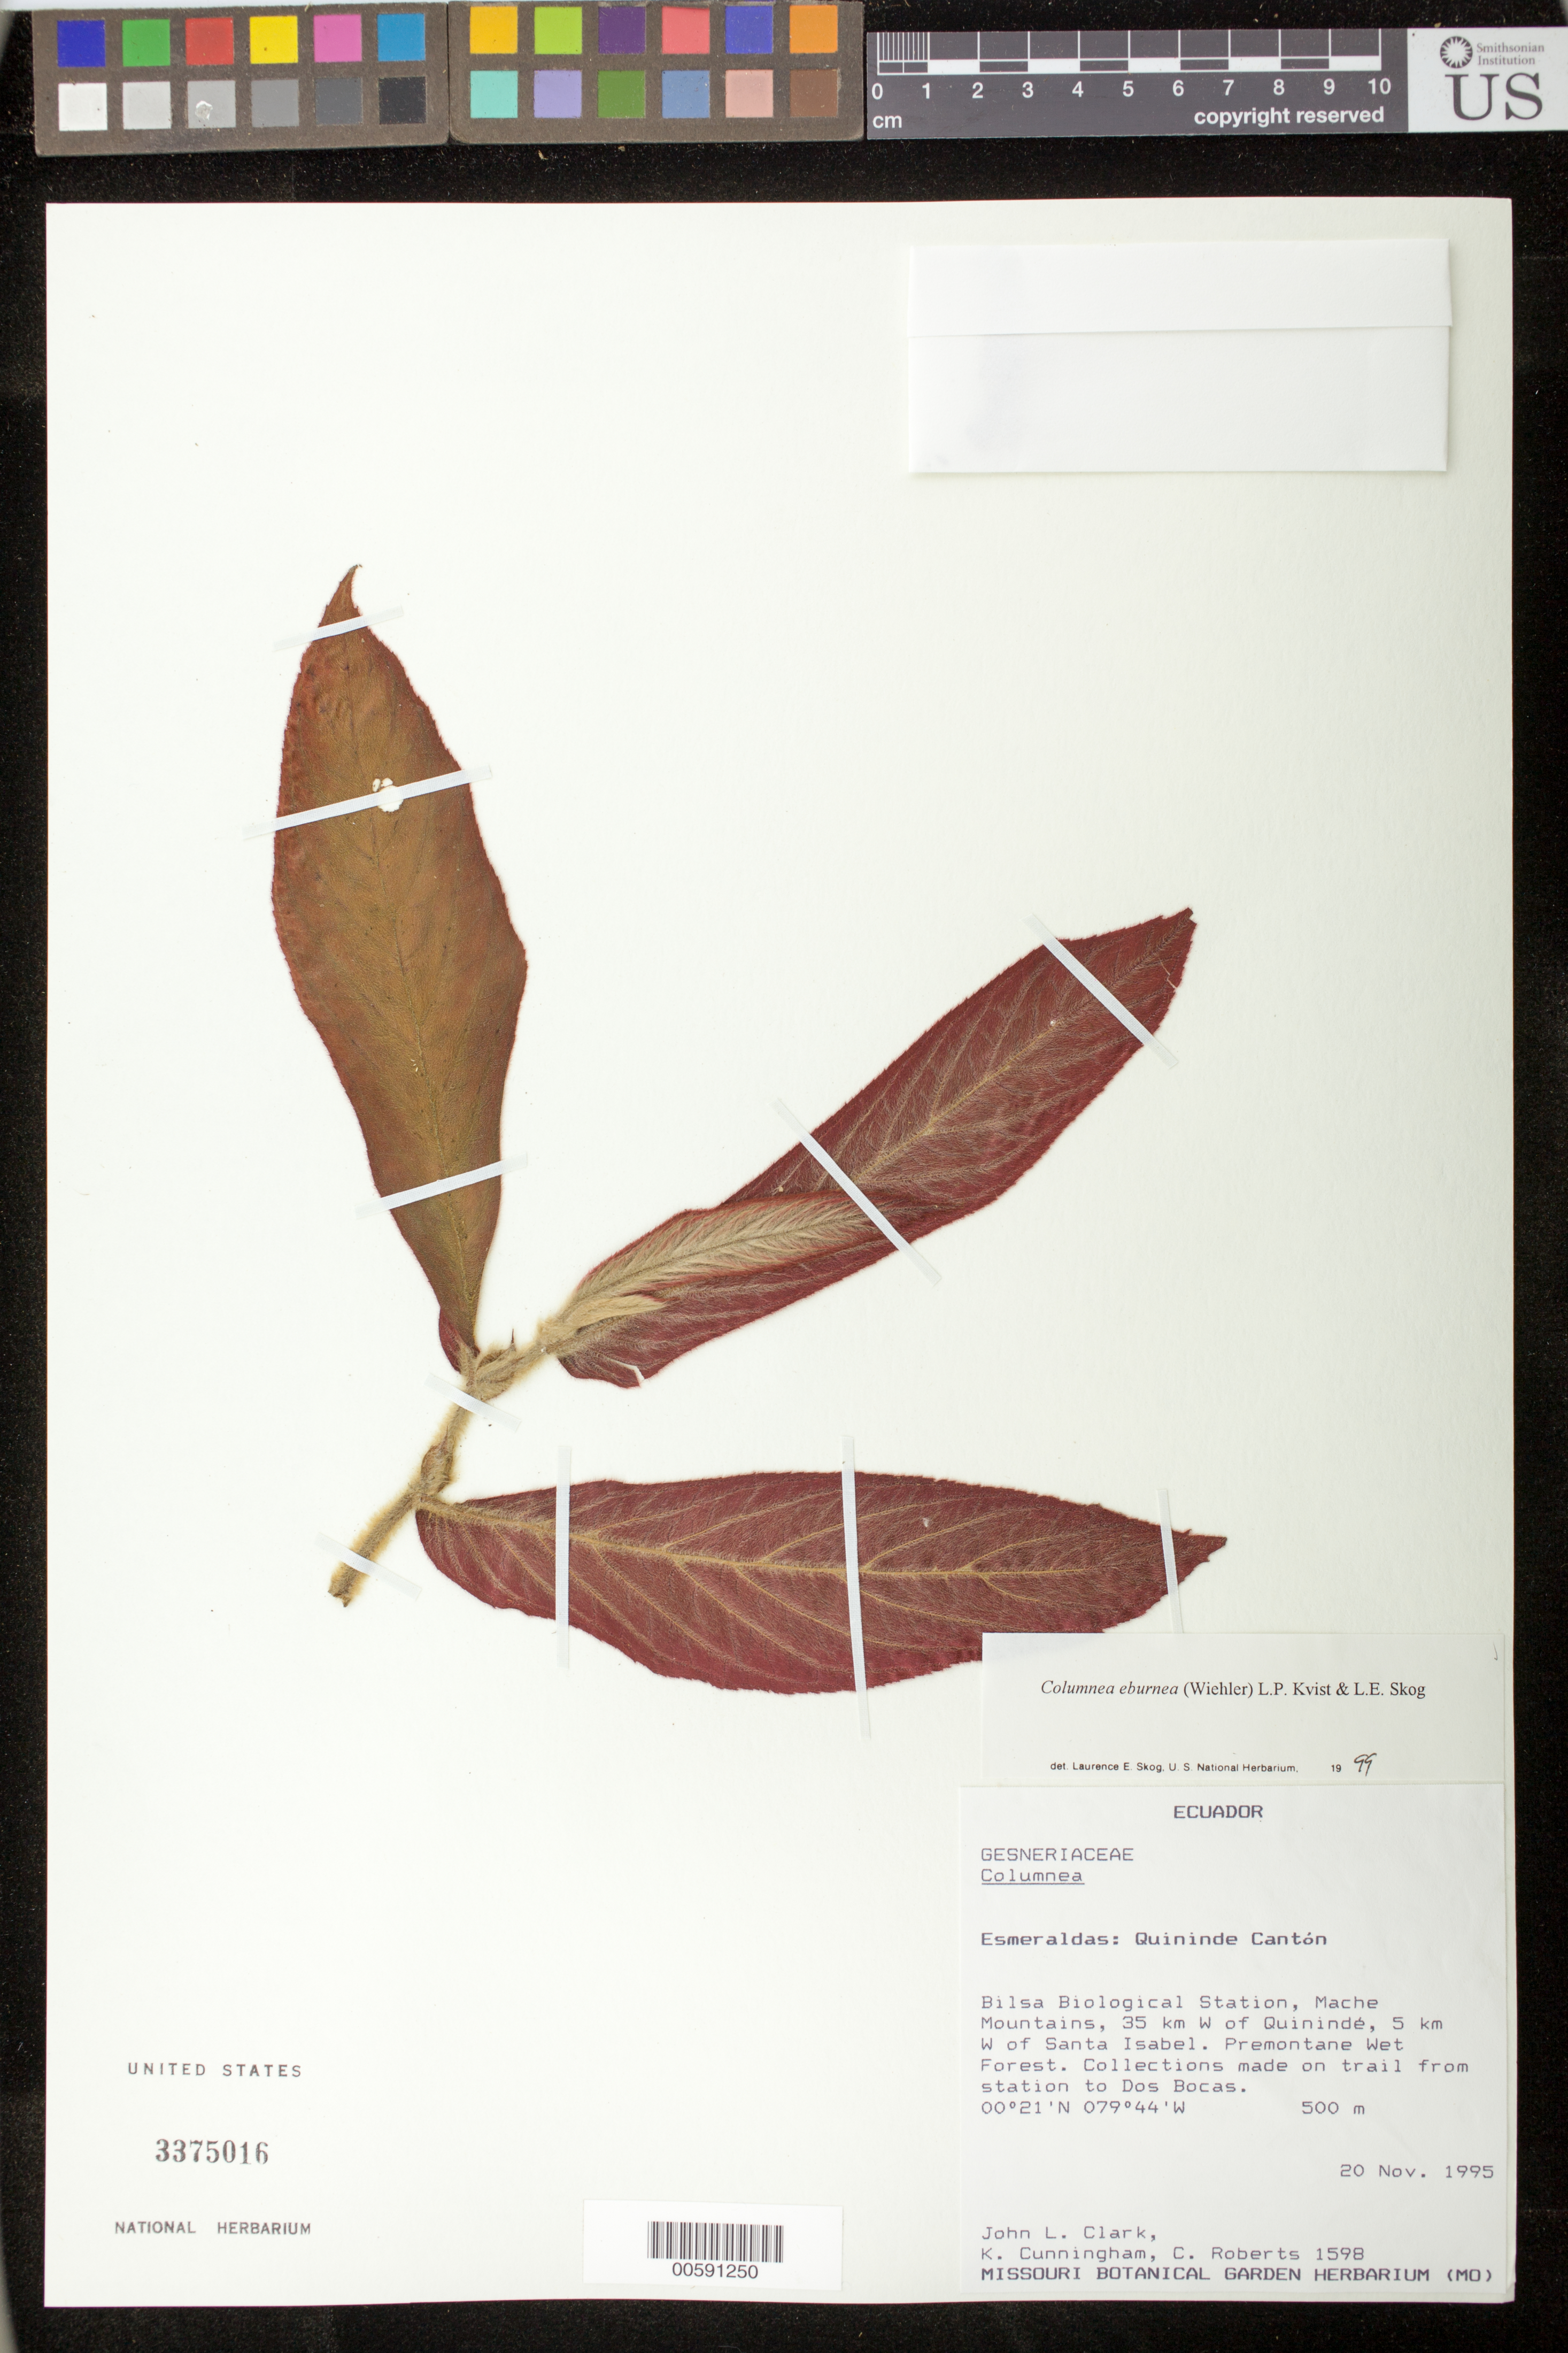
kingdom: Plantae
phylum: Tracheophyta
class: Magnoliopsida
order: Lamiales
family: Gesneriaceae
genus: Columnea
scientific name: Columnea eburnea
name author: (Wiehler) L.P. Kvist & L.E. Skog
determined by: Skog, Laurence E.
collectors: J. L. Clark, K. Cunningham & C. Roberts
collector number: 1598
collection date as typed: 20 Nov 1995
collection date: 1995-11-20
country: Ecuador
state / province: Esmeraldas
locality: Quininde Cantón: Bilsa Biological Station, Mache Mountains, 35 km W of Quinindé, 5 km W of Santa Isabel; collections made on trail from station to dos Bocas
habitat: Premontane wet forest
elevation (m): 500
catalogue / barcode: US 3375016